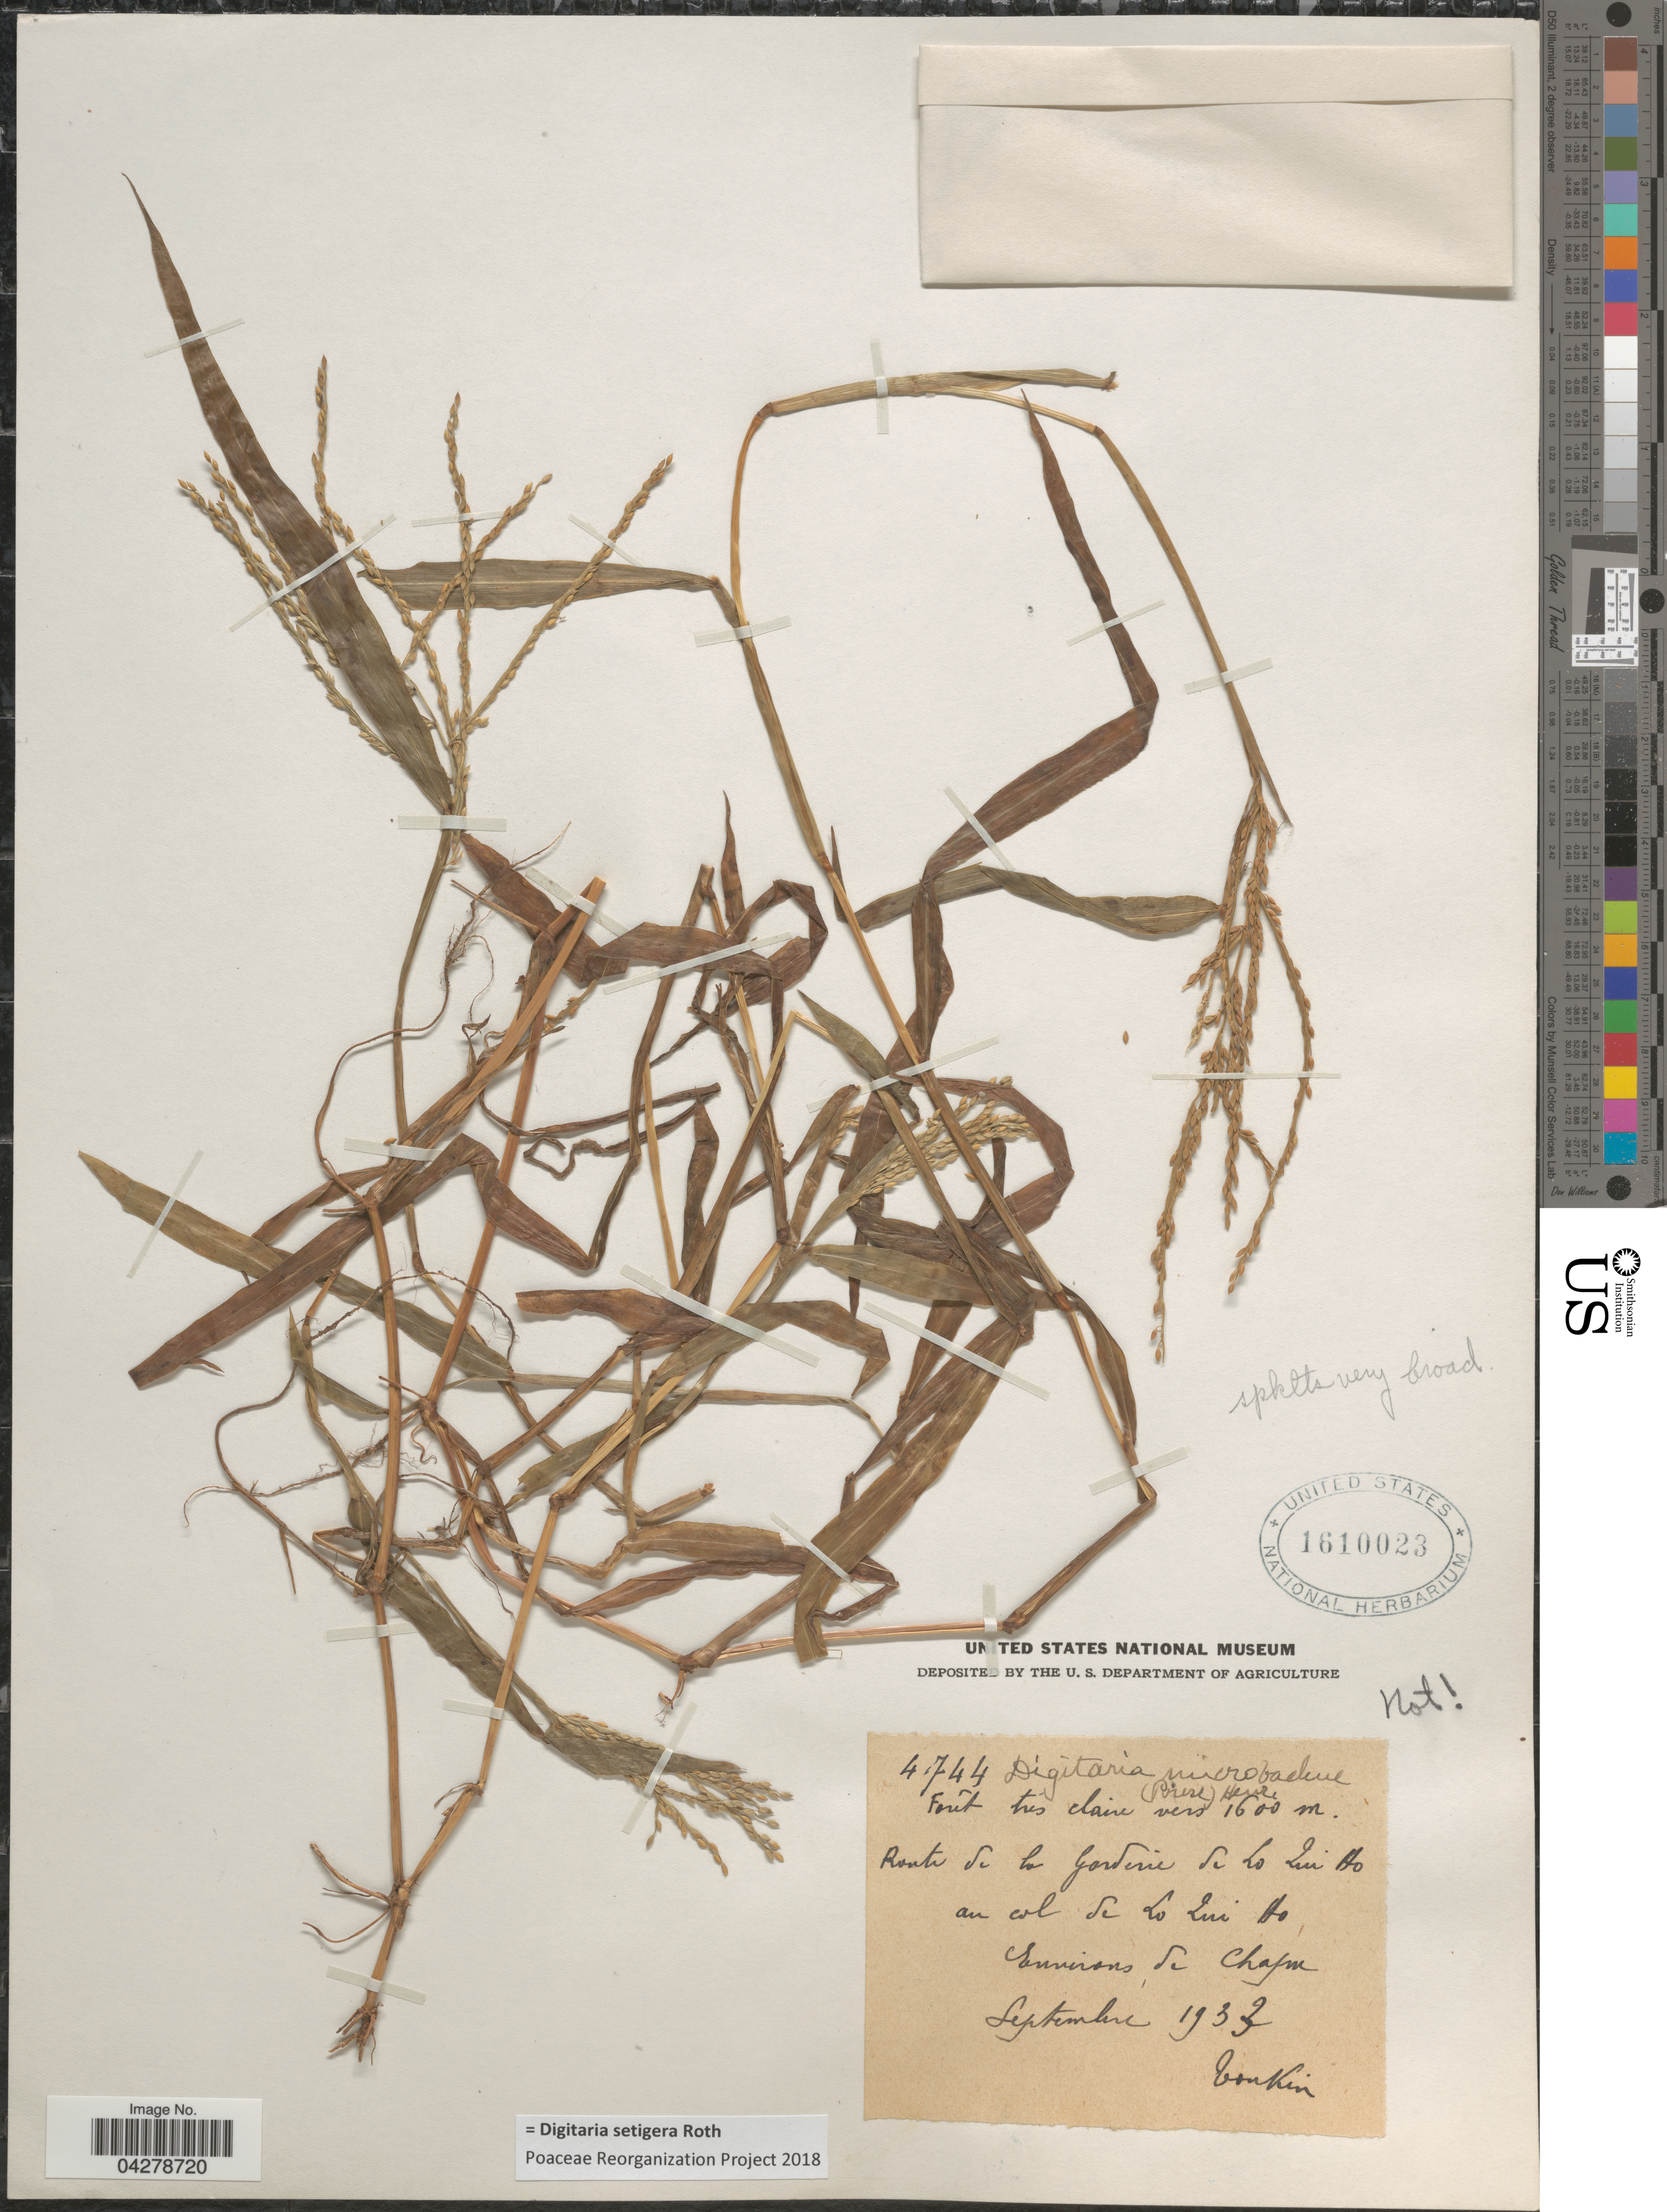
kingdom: Plantae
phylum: Tracheophyta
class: Liliopsida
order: Poales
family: Poaceae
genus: Digitaria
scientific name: Digitaria setigera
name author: Roth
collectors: P. A. Pételot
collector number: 4744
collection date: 1932-09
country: Vietnam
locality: Route de la Garderie de Lo Qui Ho au col de Lo Qui Ho. Environs, de Chapa.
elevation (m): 1600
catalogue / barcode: US 1610023